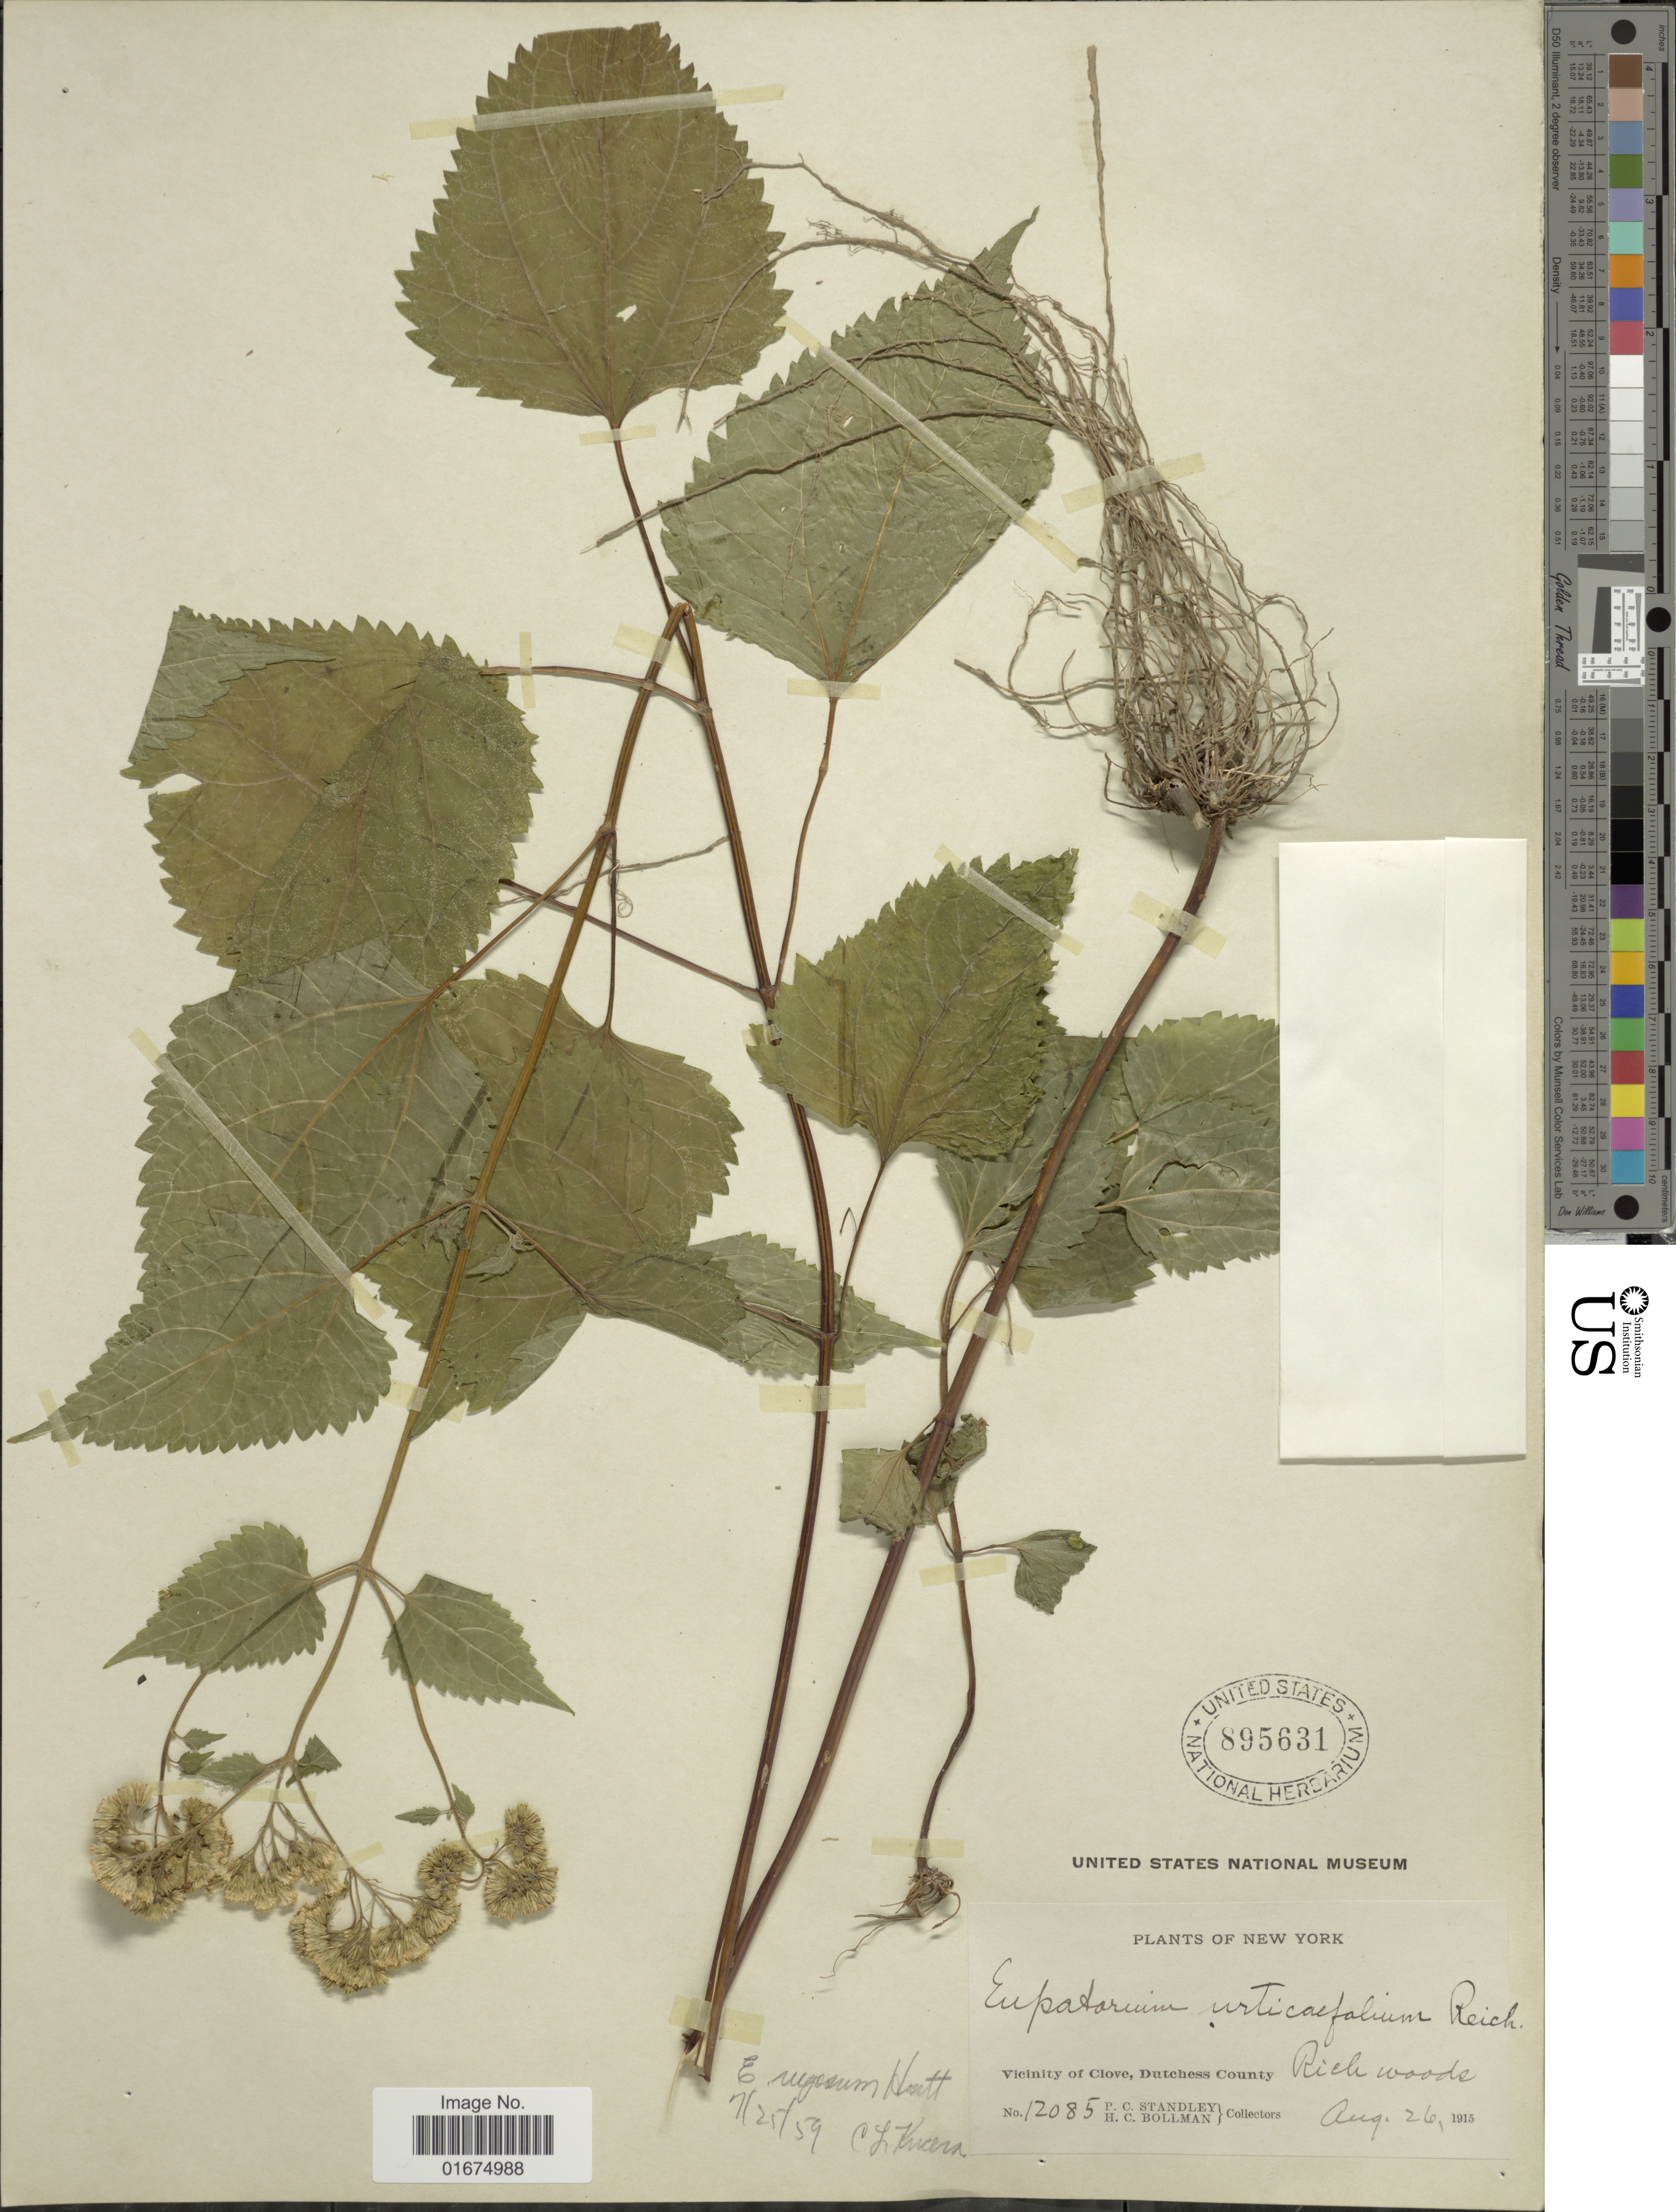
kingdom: Plantae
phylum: Tracheophyta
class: Magnoliopsida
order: Asterales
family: Asteraceae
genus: Ageratina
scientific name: Ageratina altissima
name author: (L.) R.M. King & H. Rob.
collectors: P. C. Standley & H. C. Bollman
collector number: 12085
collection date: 1915-08-26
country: United States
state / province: New York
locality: Vicinity of Clove, Dutches County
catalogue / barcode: US 895631